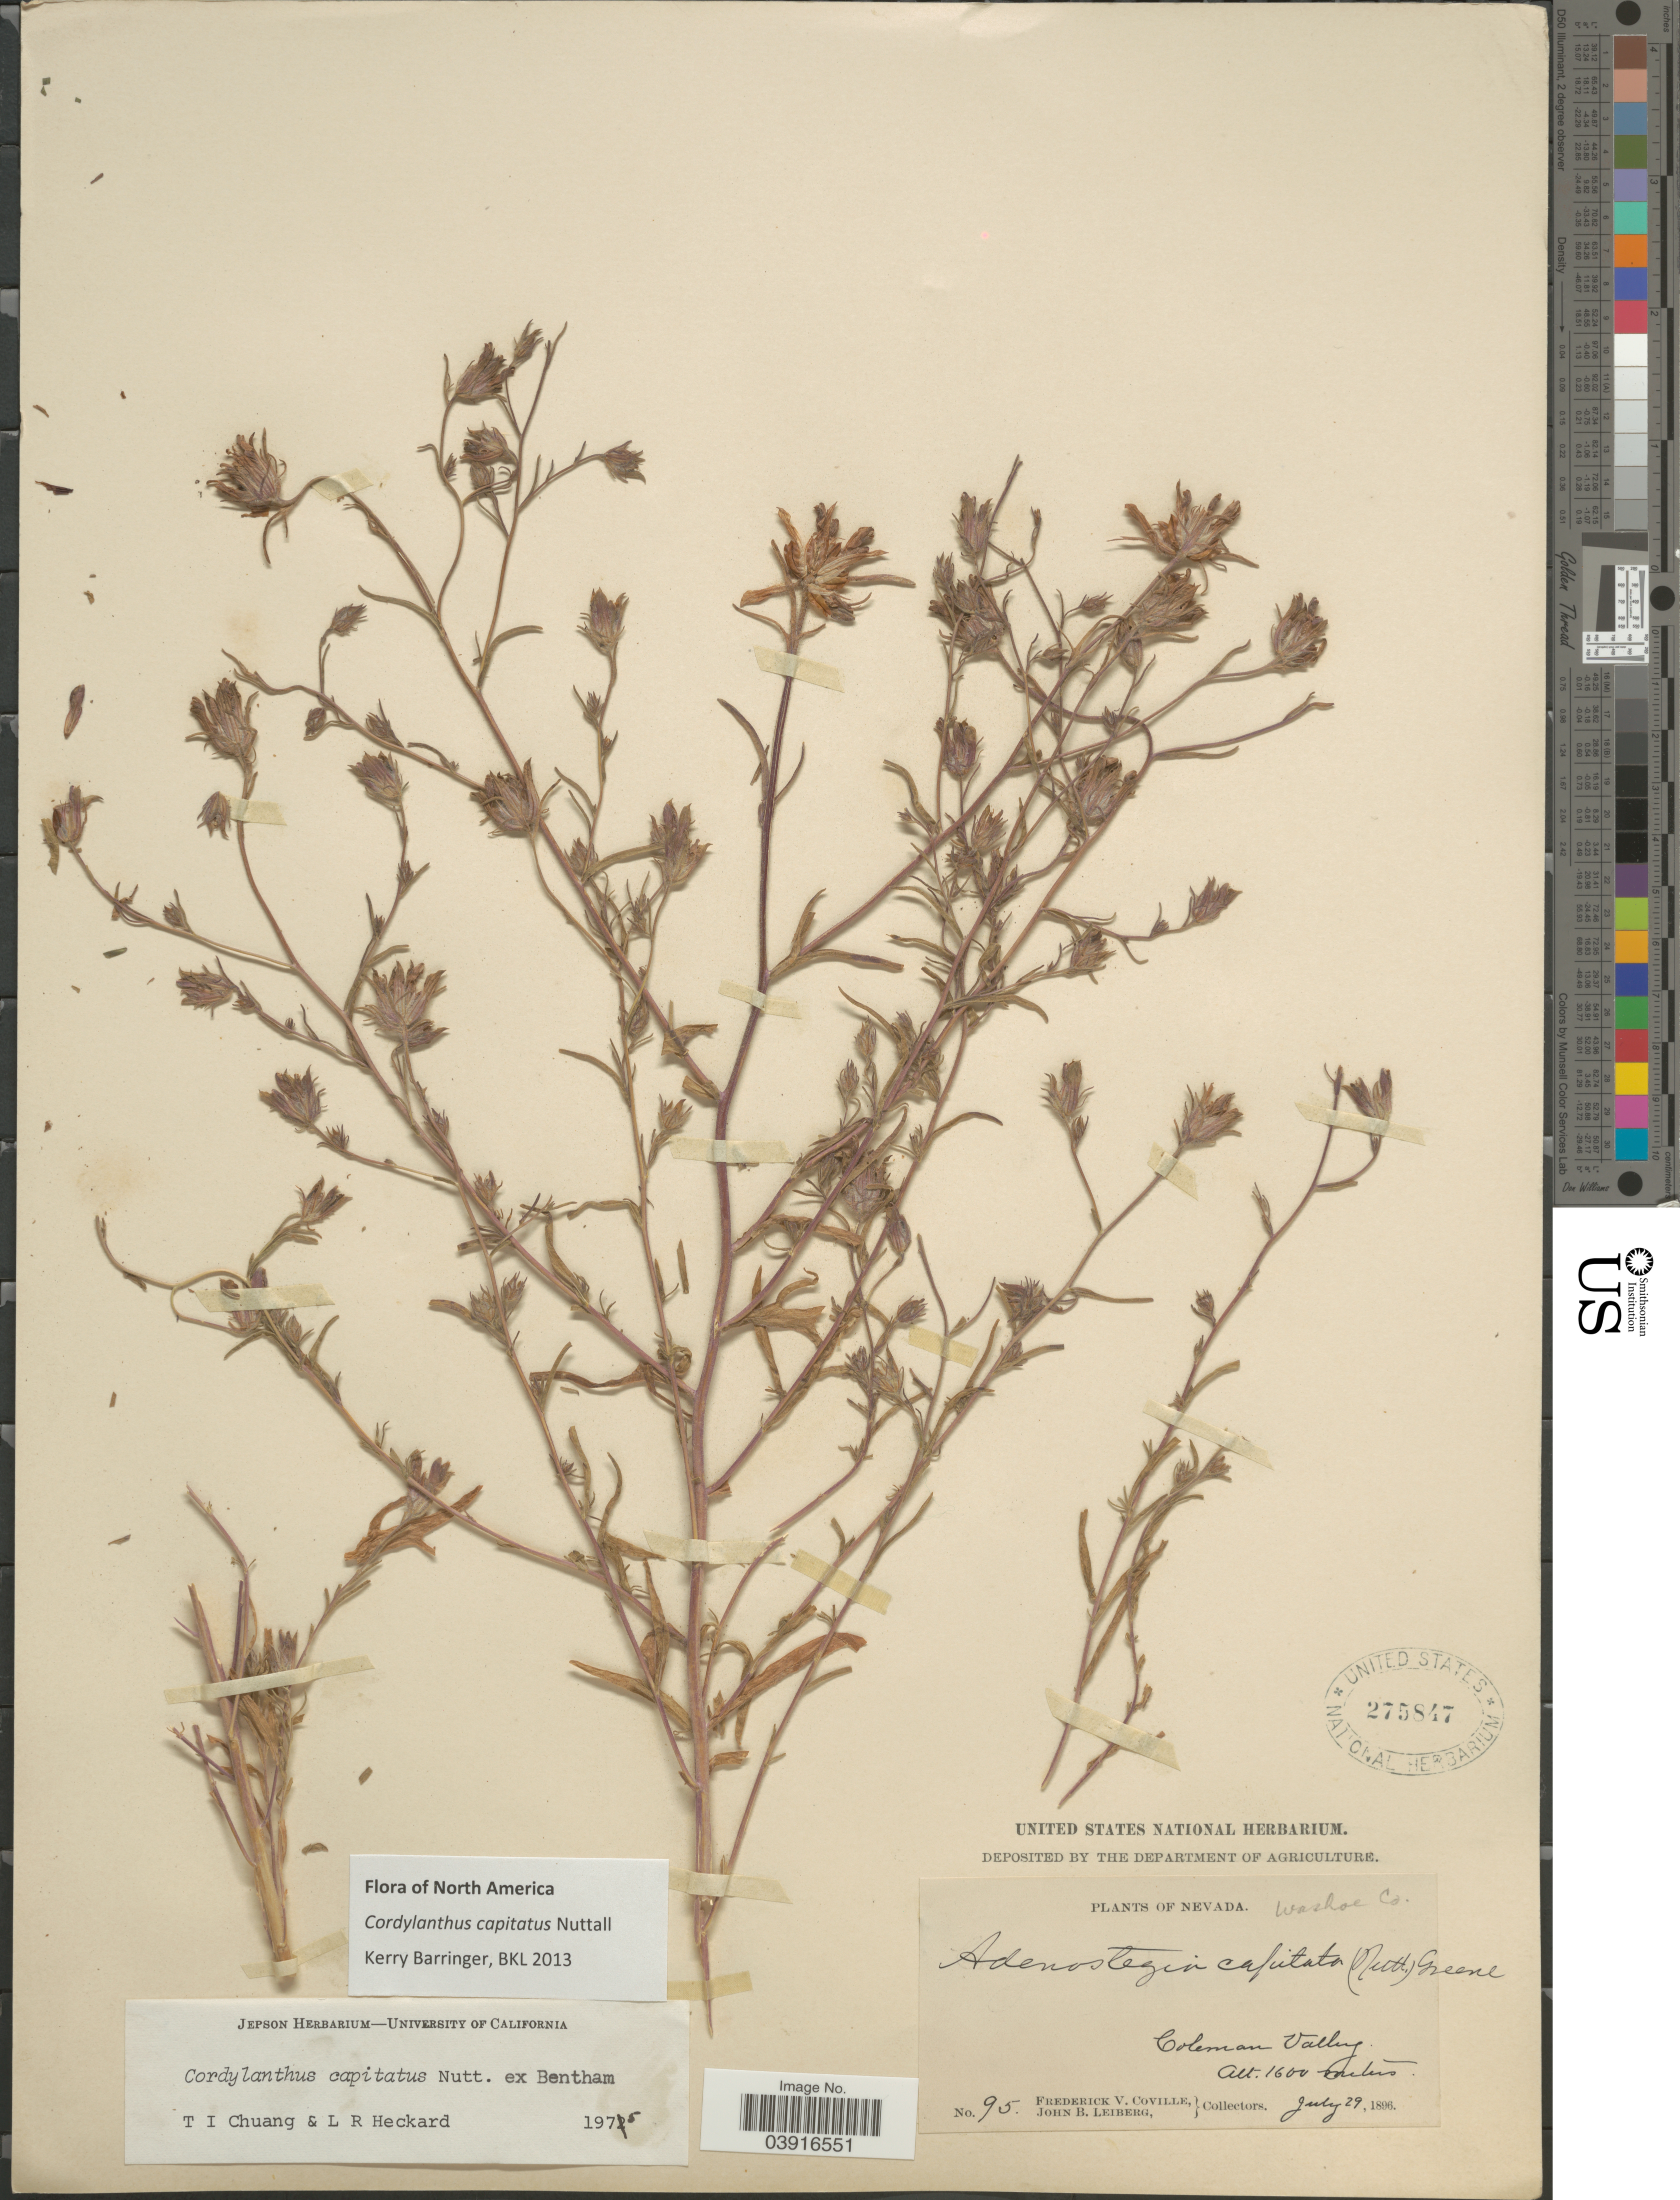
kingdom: Plantae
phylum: Tracheophyta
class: Magnoliopsida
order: Lamiales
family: Orobanchaceae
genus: Cordylanthus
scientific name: Cordylanthus capitatus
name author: Nutt. ex Benth.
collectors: F. V. Coville & J. B. Leiberg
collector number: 95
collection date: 1896-07-29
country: United States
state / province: Nevada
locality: Washoe Co. Coleman Valley.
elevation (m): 1600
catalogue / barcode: US 275847